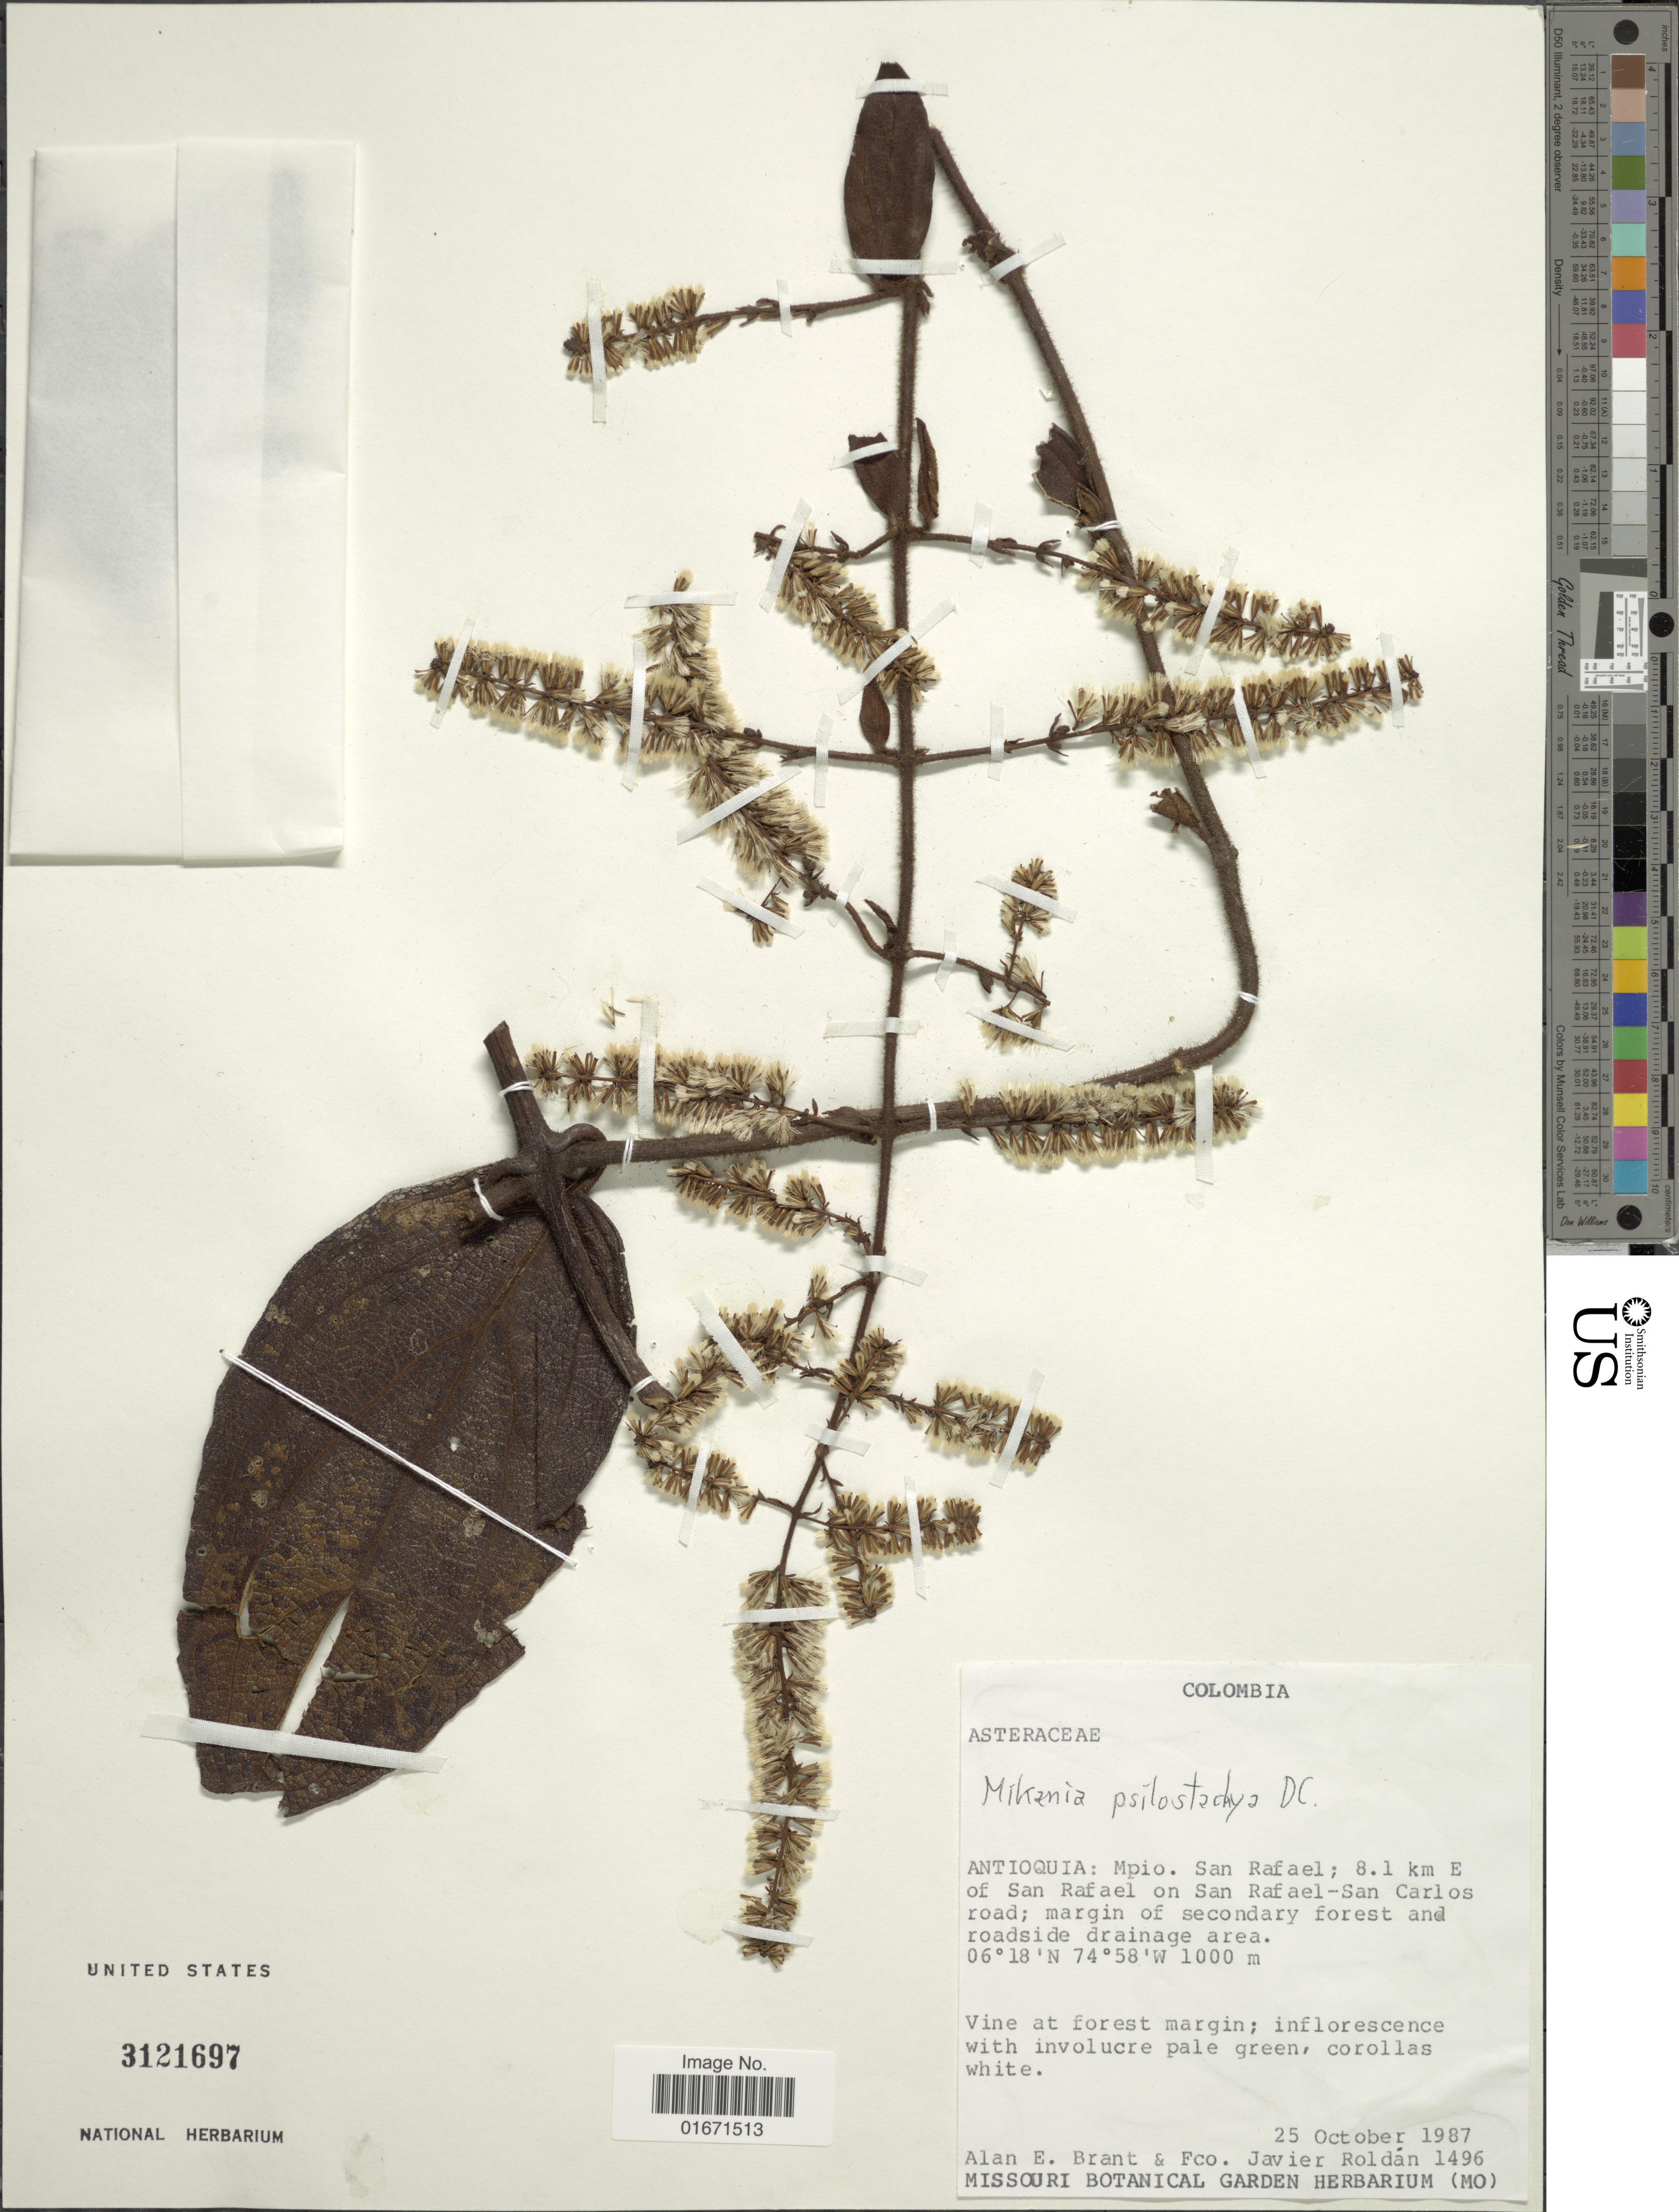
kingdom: Plantae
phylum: Tracheophyta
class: Magnoliopsida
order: Asterales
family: Asteraceae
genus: Mikania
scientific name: Mikania psilostachya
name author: DC.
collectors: A. Brant & F. J. Roldán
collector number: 1496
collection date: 1987-10-25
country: Colombia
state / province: Antioquia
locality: Antioquia: Mpio. San Rafael; 8.1 km E of San Rafael on San Rafael - San Carlos road; margin of secondary forest and roadside drainage area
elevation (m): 1000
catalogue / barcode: US 3121697